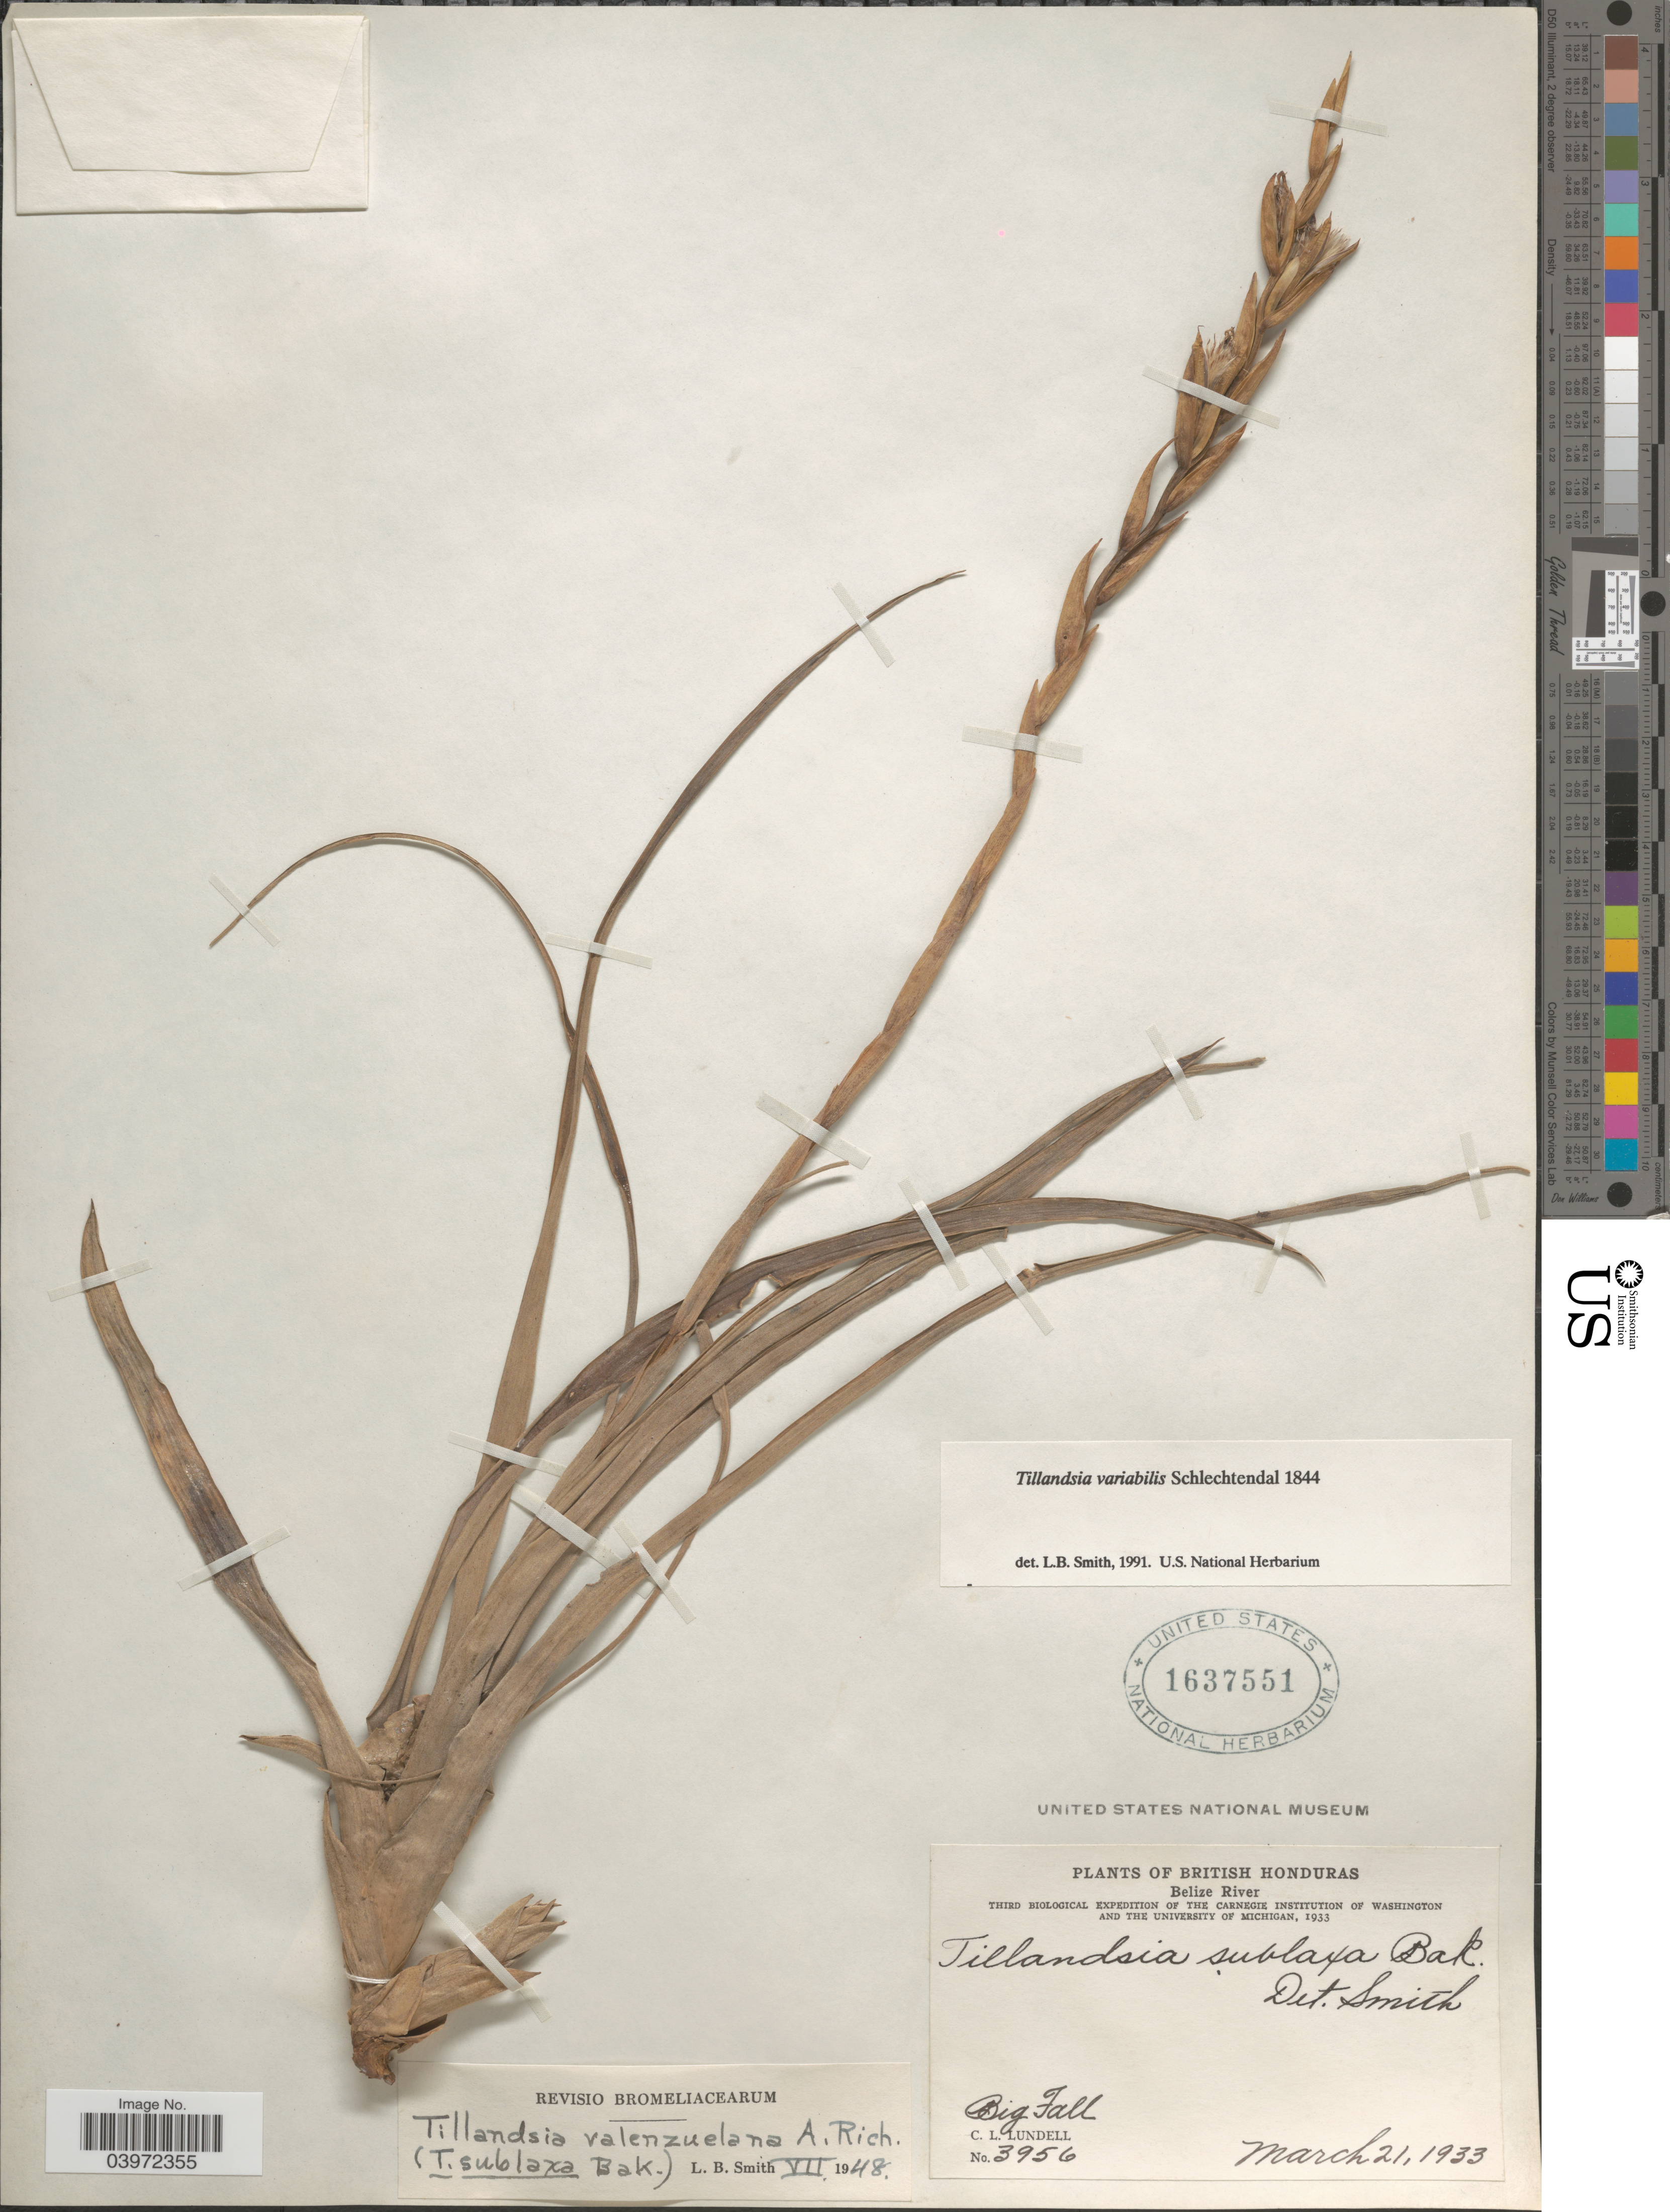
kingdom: Plantae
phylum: Tracheophyta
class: Liliopsida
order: Poales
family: Bromeliaceae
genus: Tillandsia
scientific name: Tillandsia variabilis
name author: Schltdl.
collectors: C. L. Lundell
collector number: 3956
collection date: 1933-03-21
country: Belize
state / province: Belize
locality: British Honduras. Belize River. Big Fall.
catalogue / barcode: US 1637551